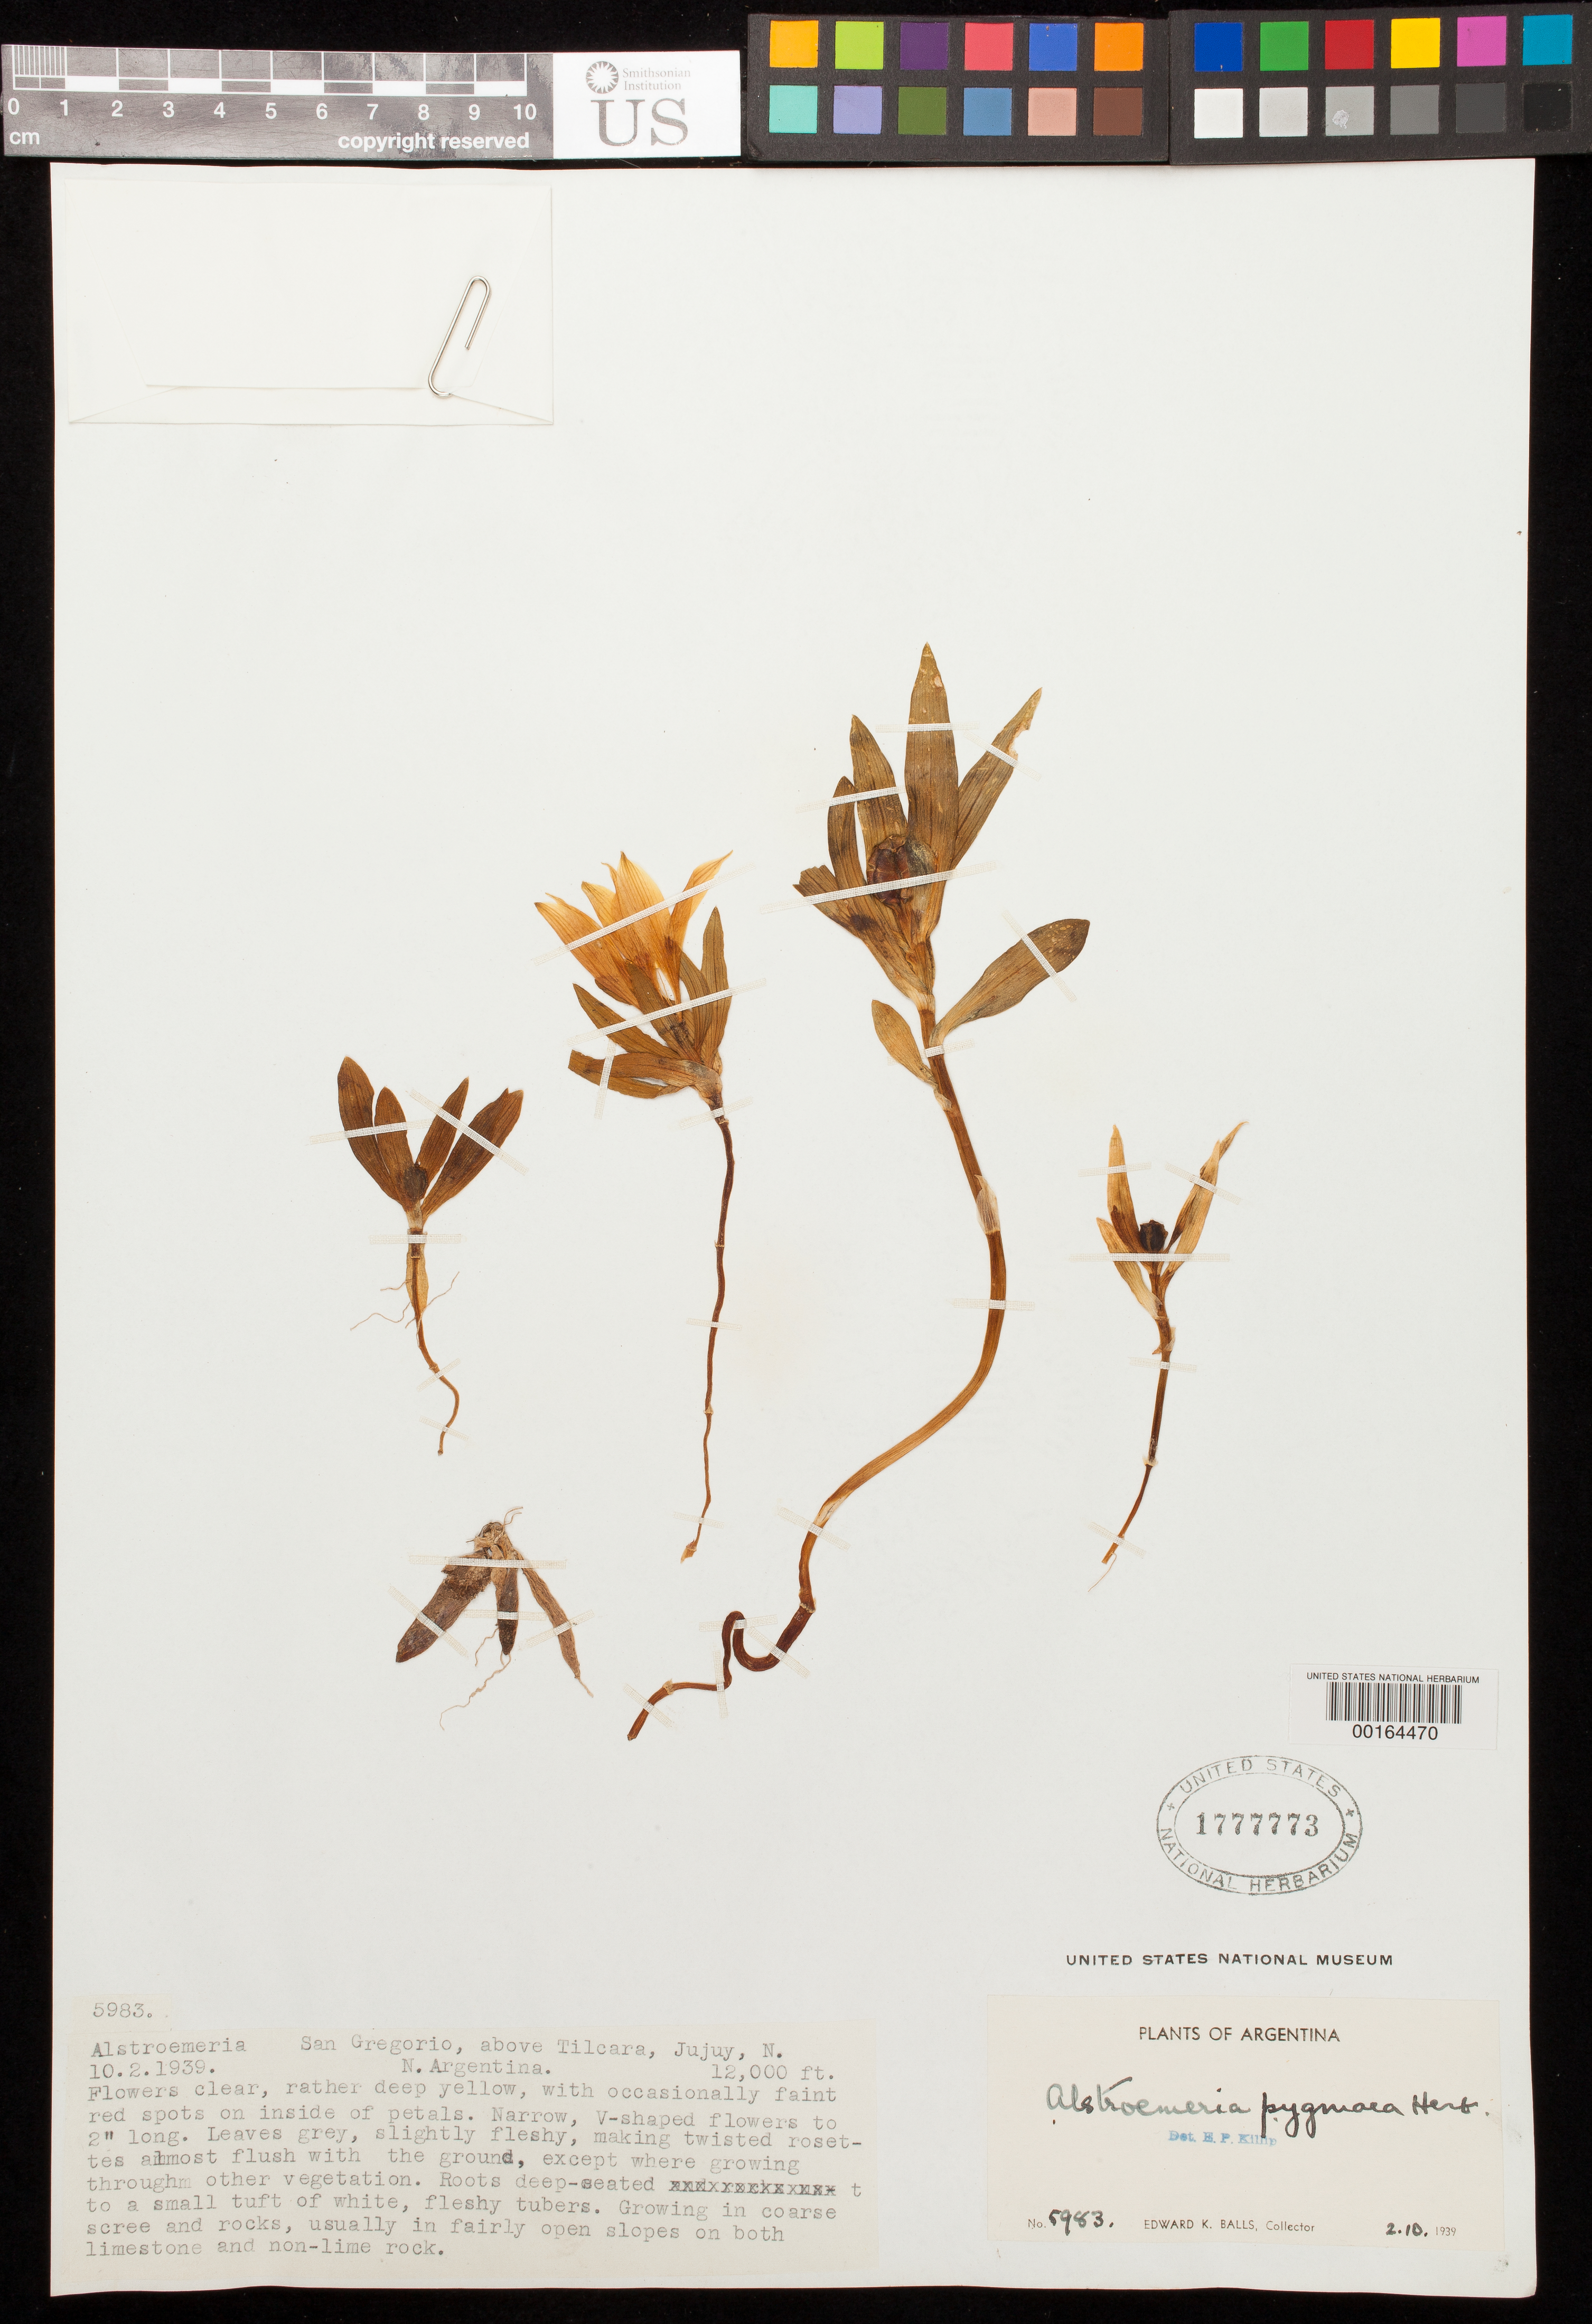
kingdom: Plantae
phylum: Tracheophyta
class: Liliopsida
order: Liliales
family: Alstroemeriaceae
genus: Alstroemeria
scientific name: Alstroemeria pygmaea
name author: Herb.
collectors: E. K. Balls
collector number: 5983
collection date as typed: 02 Oct 1939 or 10 Feb 1939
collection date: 1939-02-10 or 1939-10-02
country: Argentina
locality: San Gregorio, above Tilcara, Jujuy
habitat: Coarse scree & rocks, open slopes on limestone & non-lime rock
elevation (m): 3658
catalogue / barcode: US 1777773